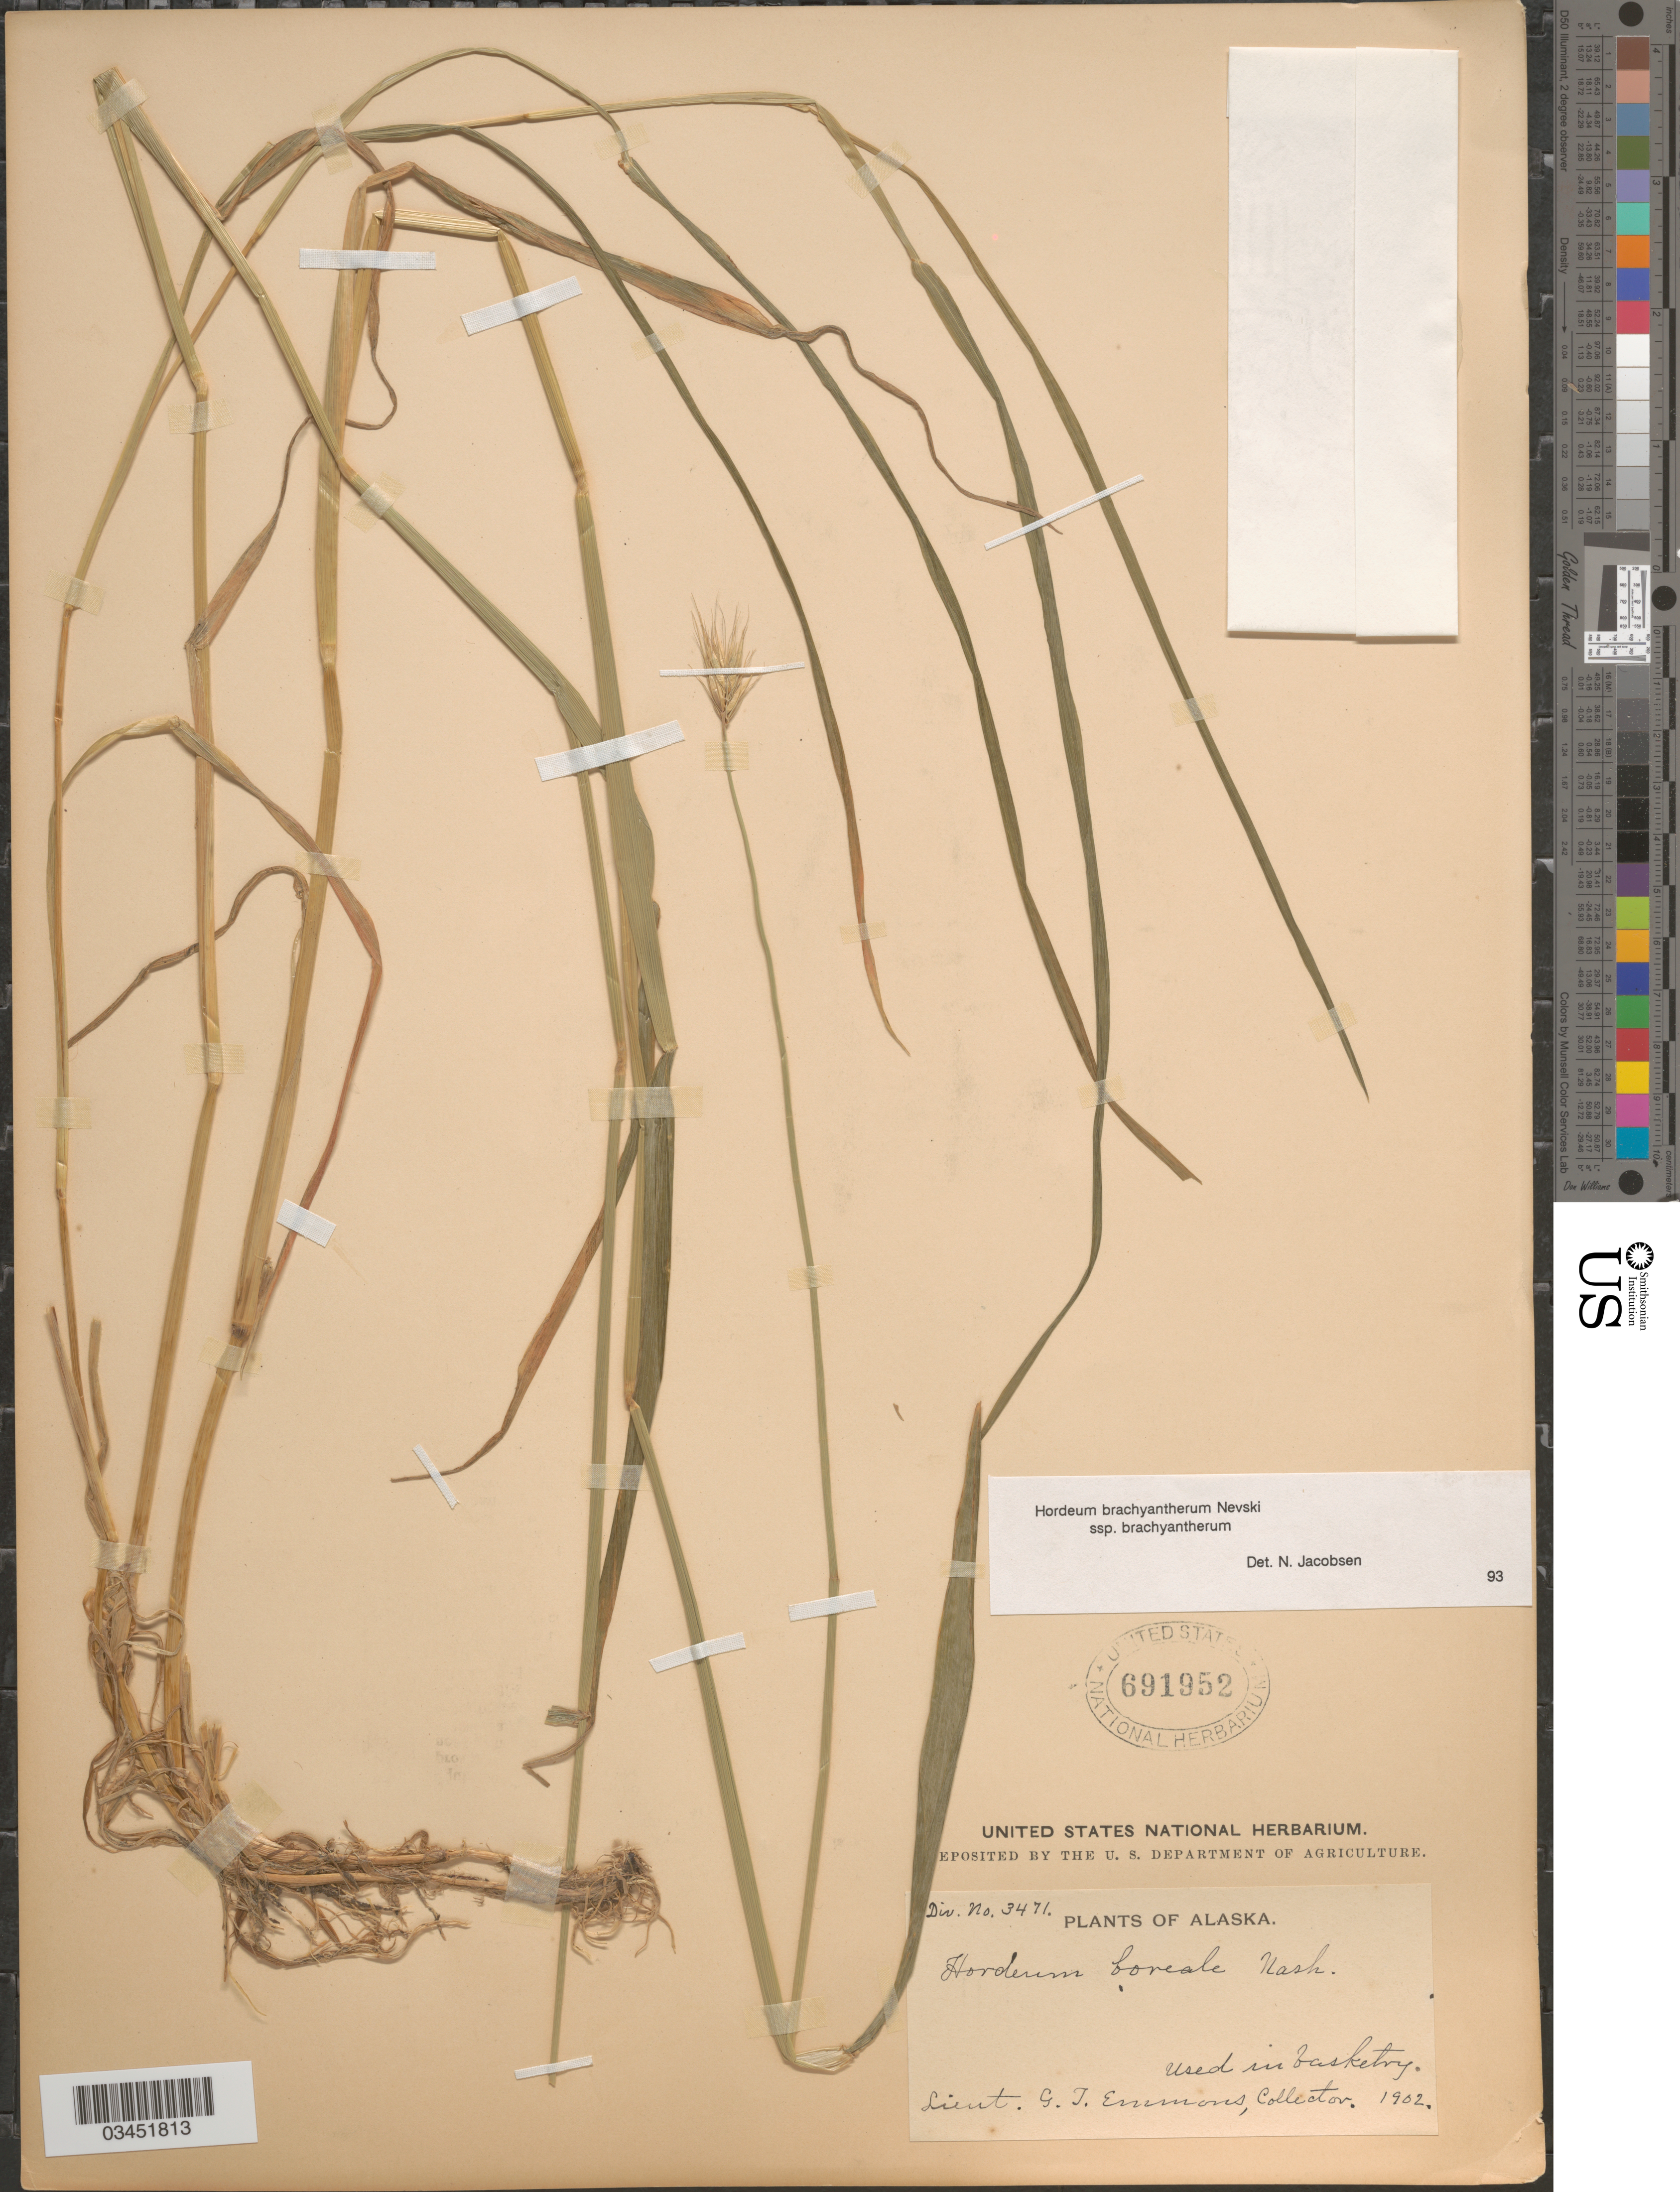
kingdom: Plantae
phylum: Tracheophyta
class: Liliopsida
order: Poales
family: Poaceae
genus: Hordeum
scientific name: Hordeum brachyantherum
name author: Nevski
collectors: G. Emmons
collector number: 3471?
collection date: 1902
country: United States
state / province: Alaska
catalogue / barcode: US 691952